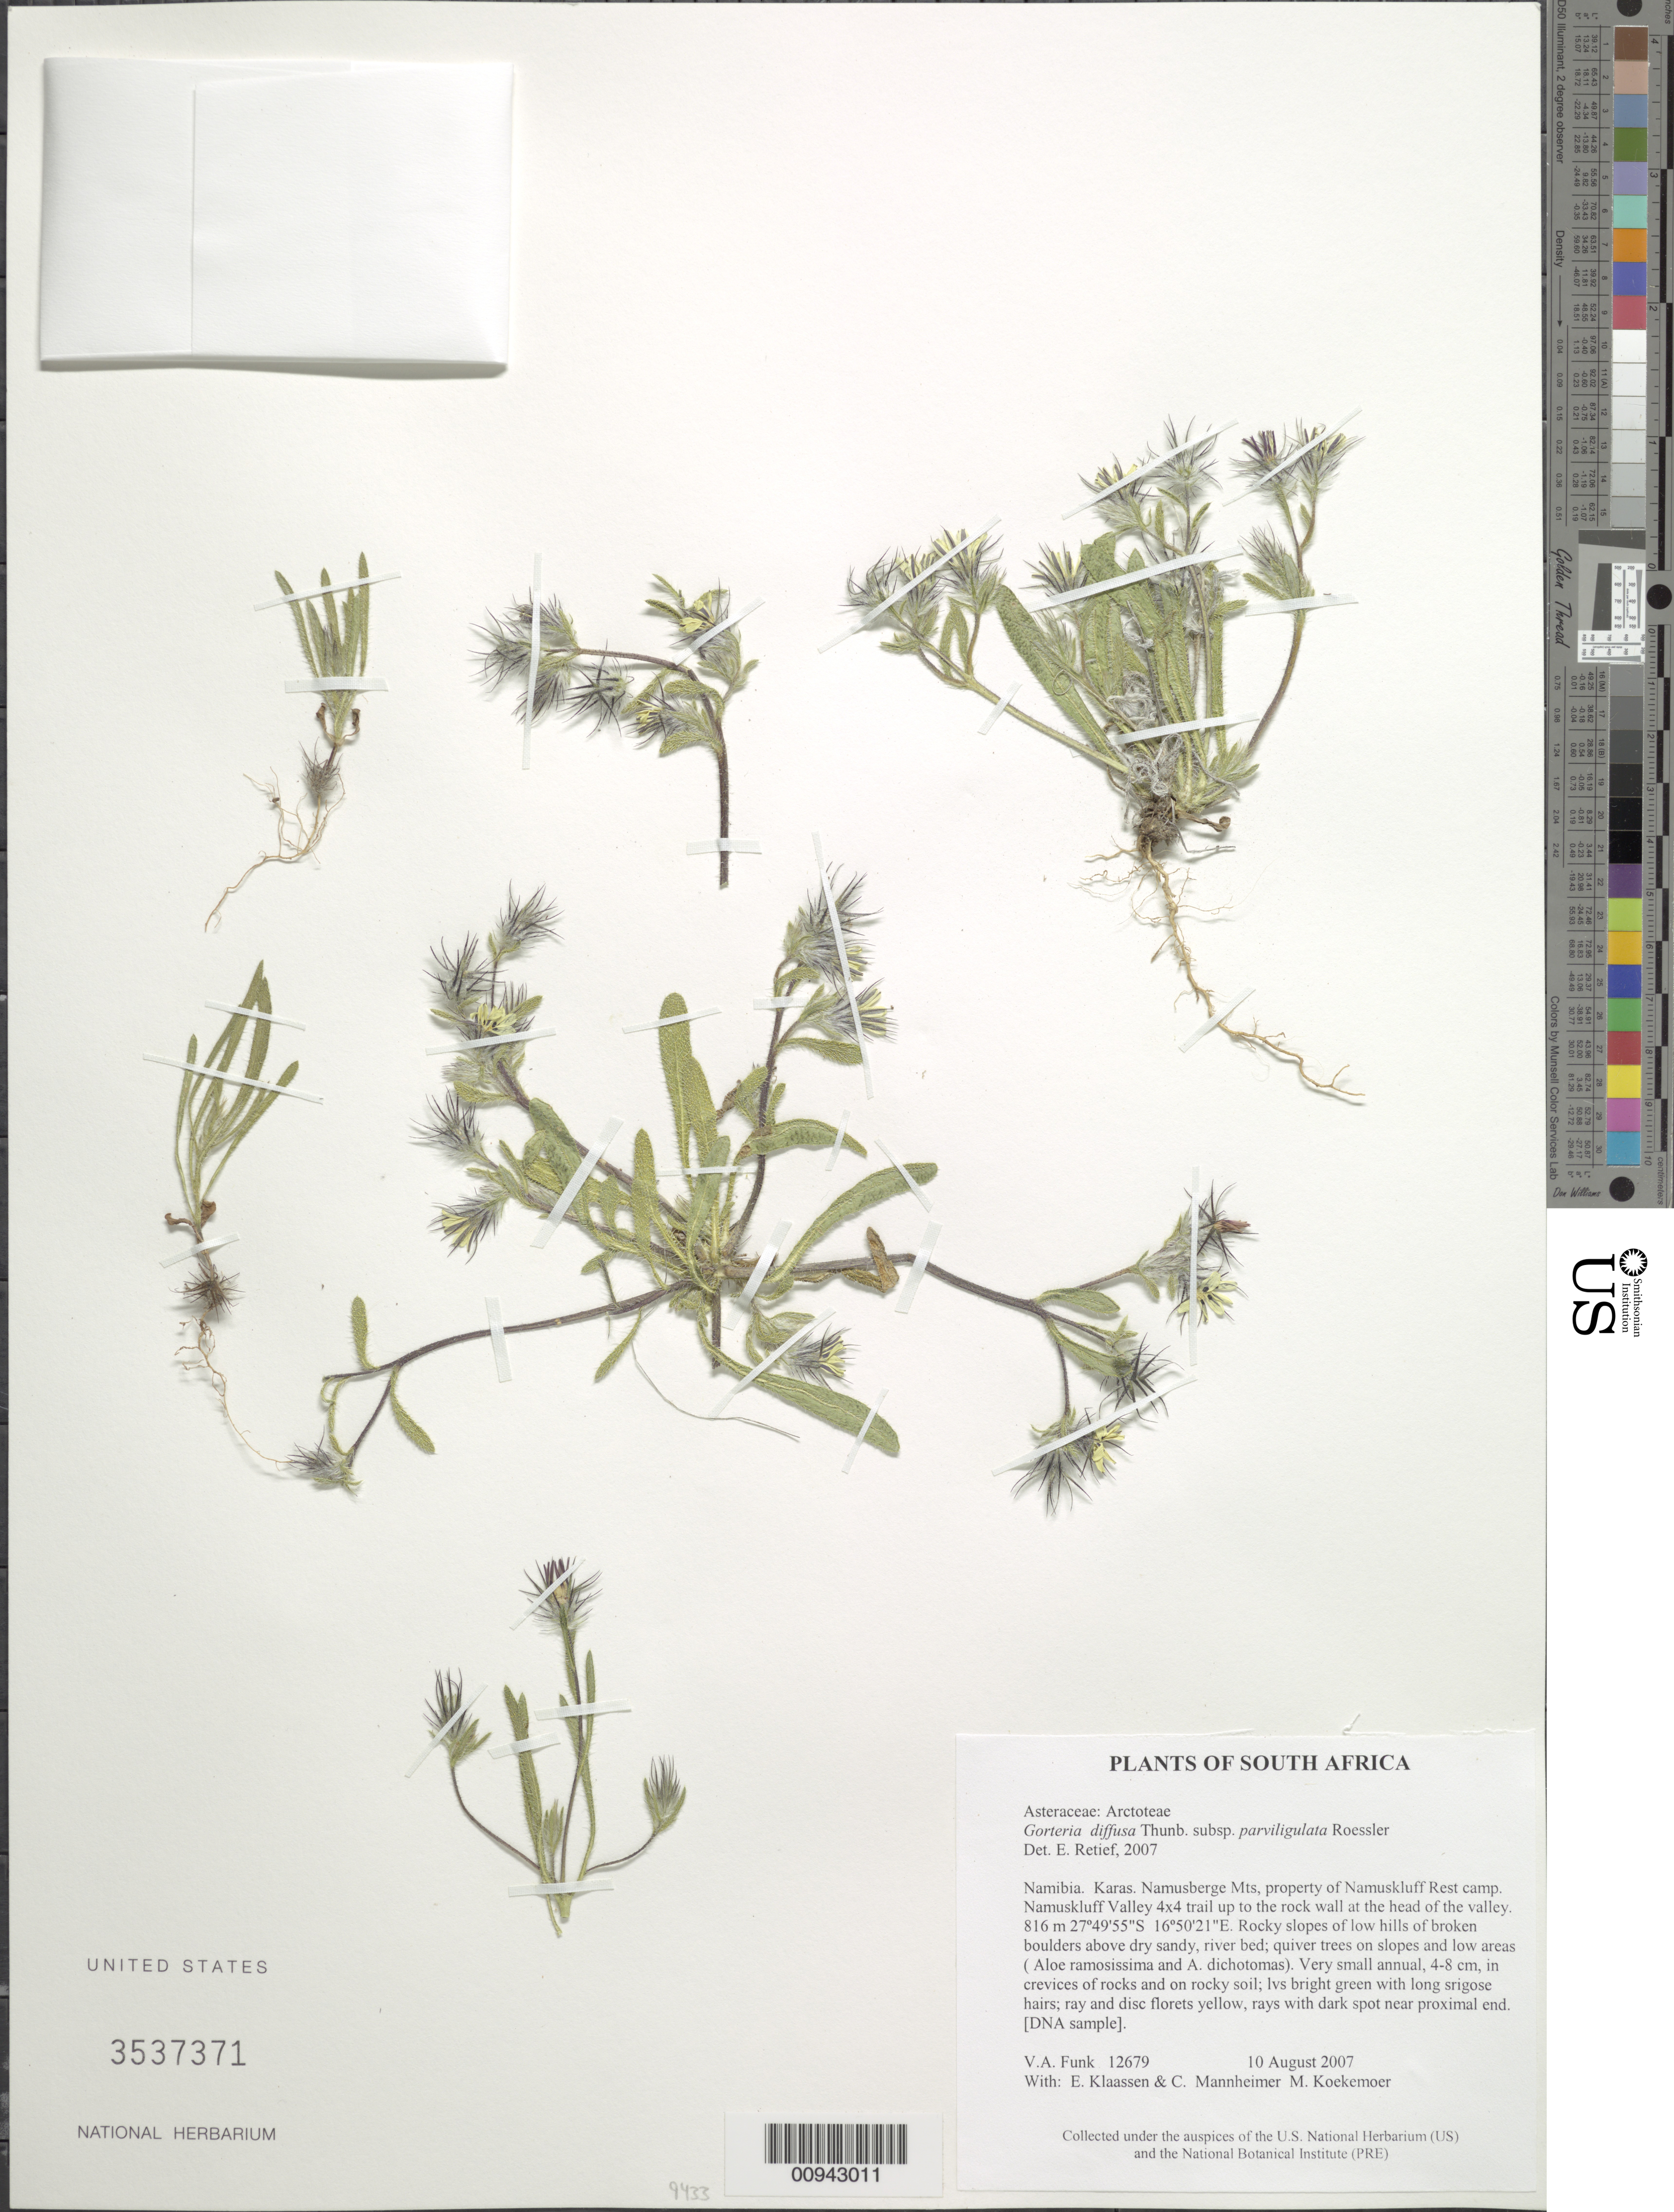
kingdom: Plantae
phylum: Tracheophyta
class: Magnoliopsida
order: Asterales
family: Asteraceae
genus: Gorteria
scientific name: Gorteria diffusa subsp. parviligulata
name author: Roessler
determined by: Retief, E.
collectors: V. Funk, M. Koekemoer, E. S. Klaassen & C. A. Mannheimer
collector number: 12679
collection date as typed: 10 August 2007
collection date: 2007-08-10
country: Namibia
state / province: Karas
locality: Namusberge Mts, property of Namuskluff Rest camp. Namuskluff Valley 4x4 trail up to the rock wall at the head of the valley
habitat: Rocky slopes of low hills of broken boulders above dry sandy, river bed; quiver trees on slopes and low areas ( Aloe ramosissima and A. dichotomas)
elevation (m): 816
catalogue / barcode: US 3537371